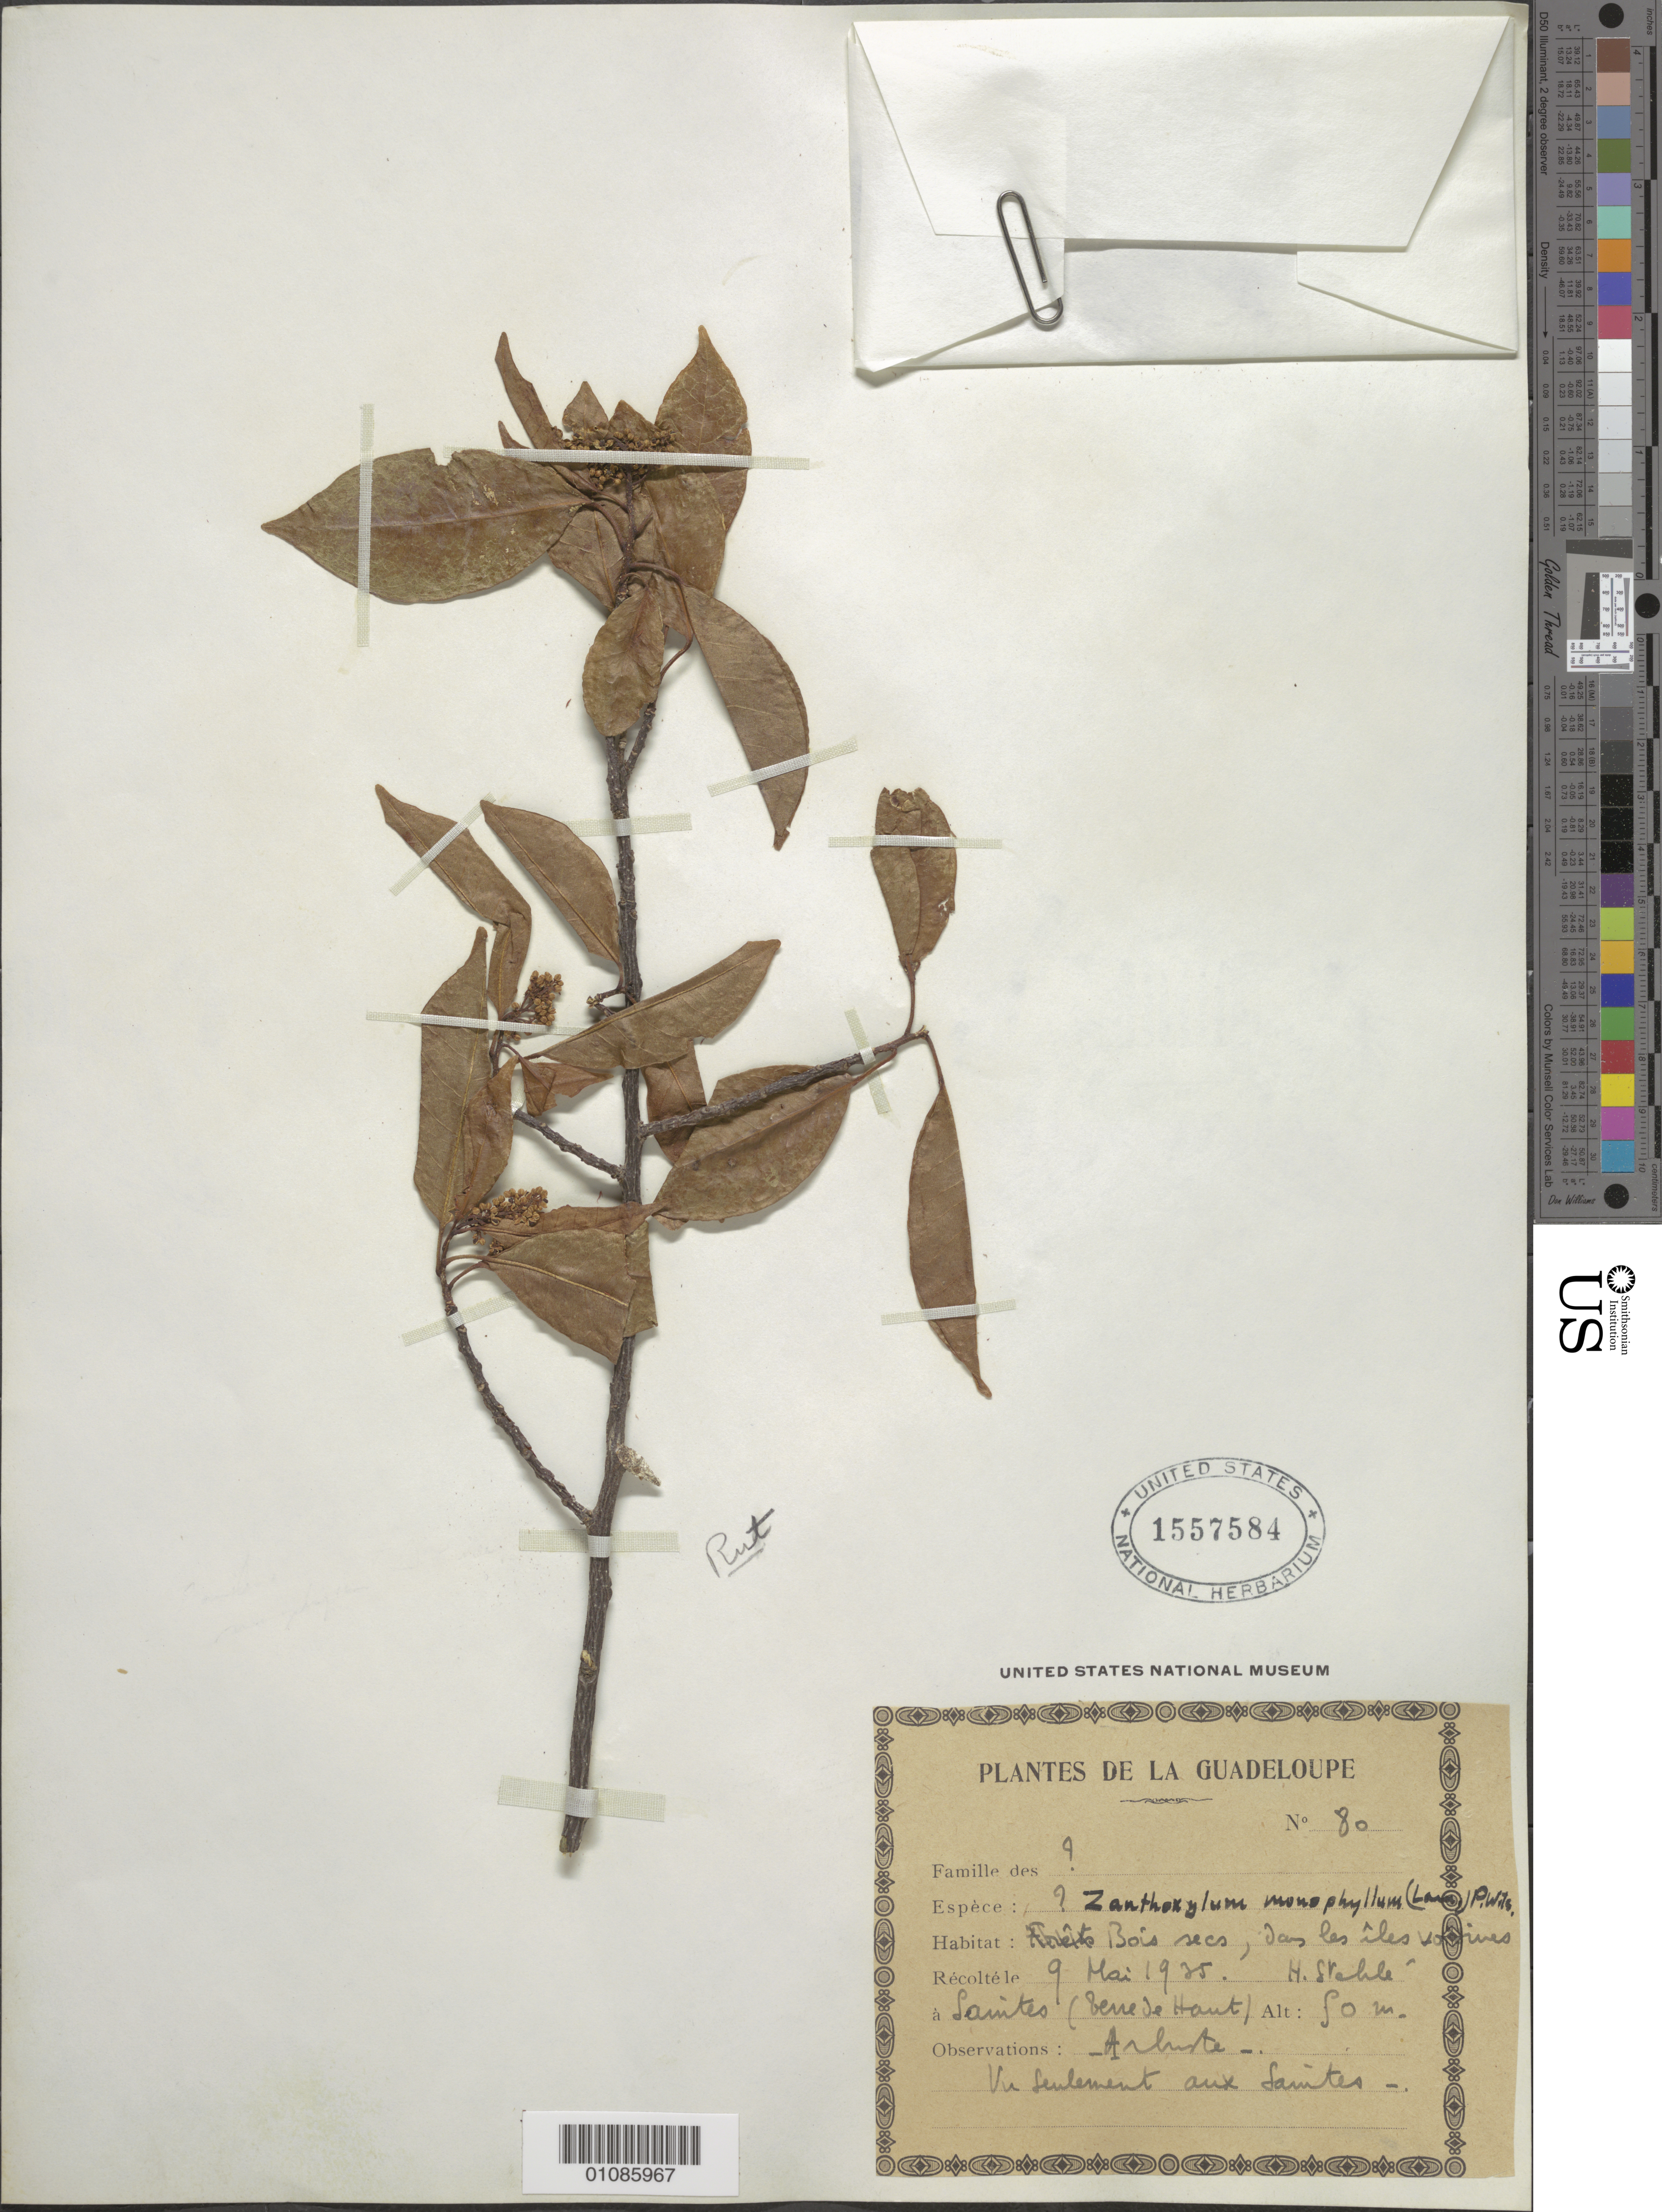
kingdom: Plantae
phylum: Tracheophyta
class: Magnoliopsida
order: Sapindales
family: Rutaceae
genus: Zanthoxylum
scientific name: Zanthoxylum monophyllum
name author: (Lam.) P. Wilson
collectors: H. Stehlé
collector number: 80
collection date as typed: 09 May 1925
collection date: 1925-05-09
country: Guadeloupe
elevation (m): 50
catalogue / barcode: US 1557584